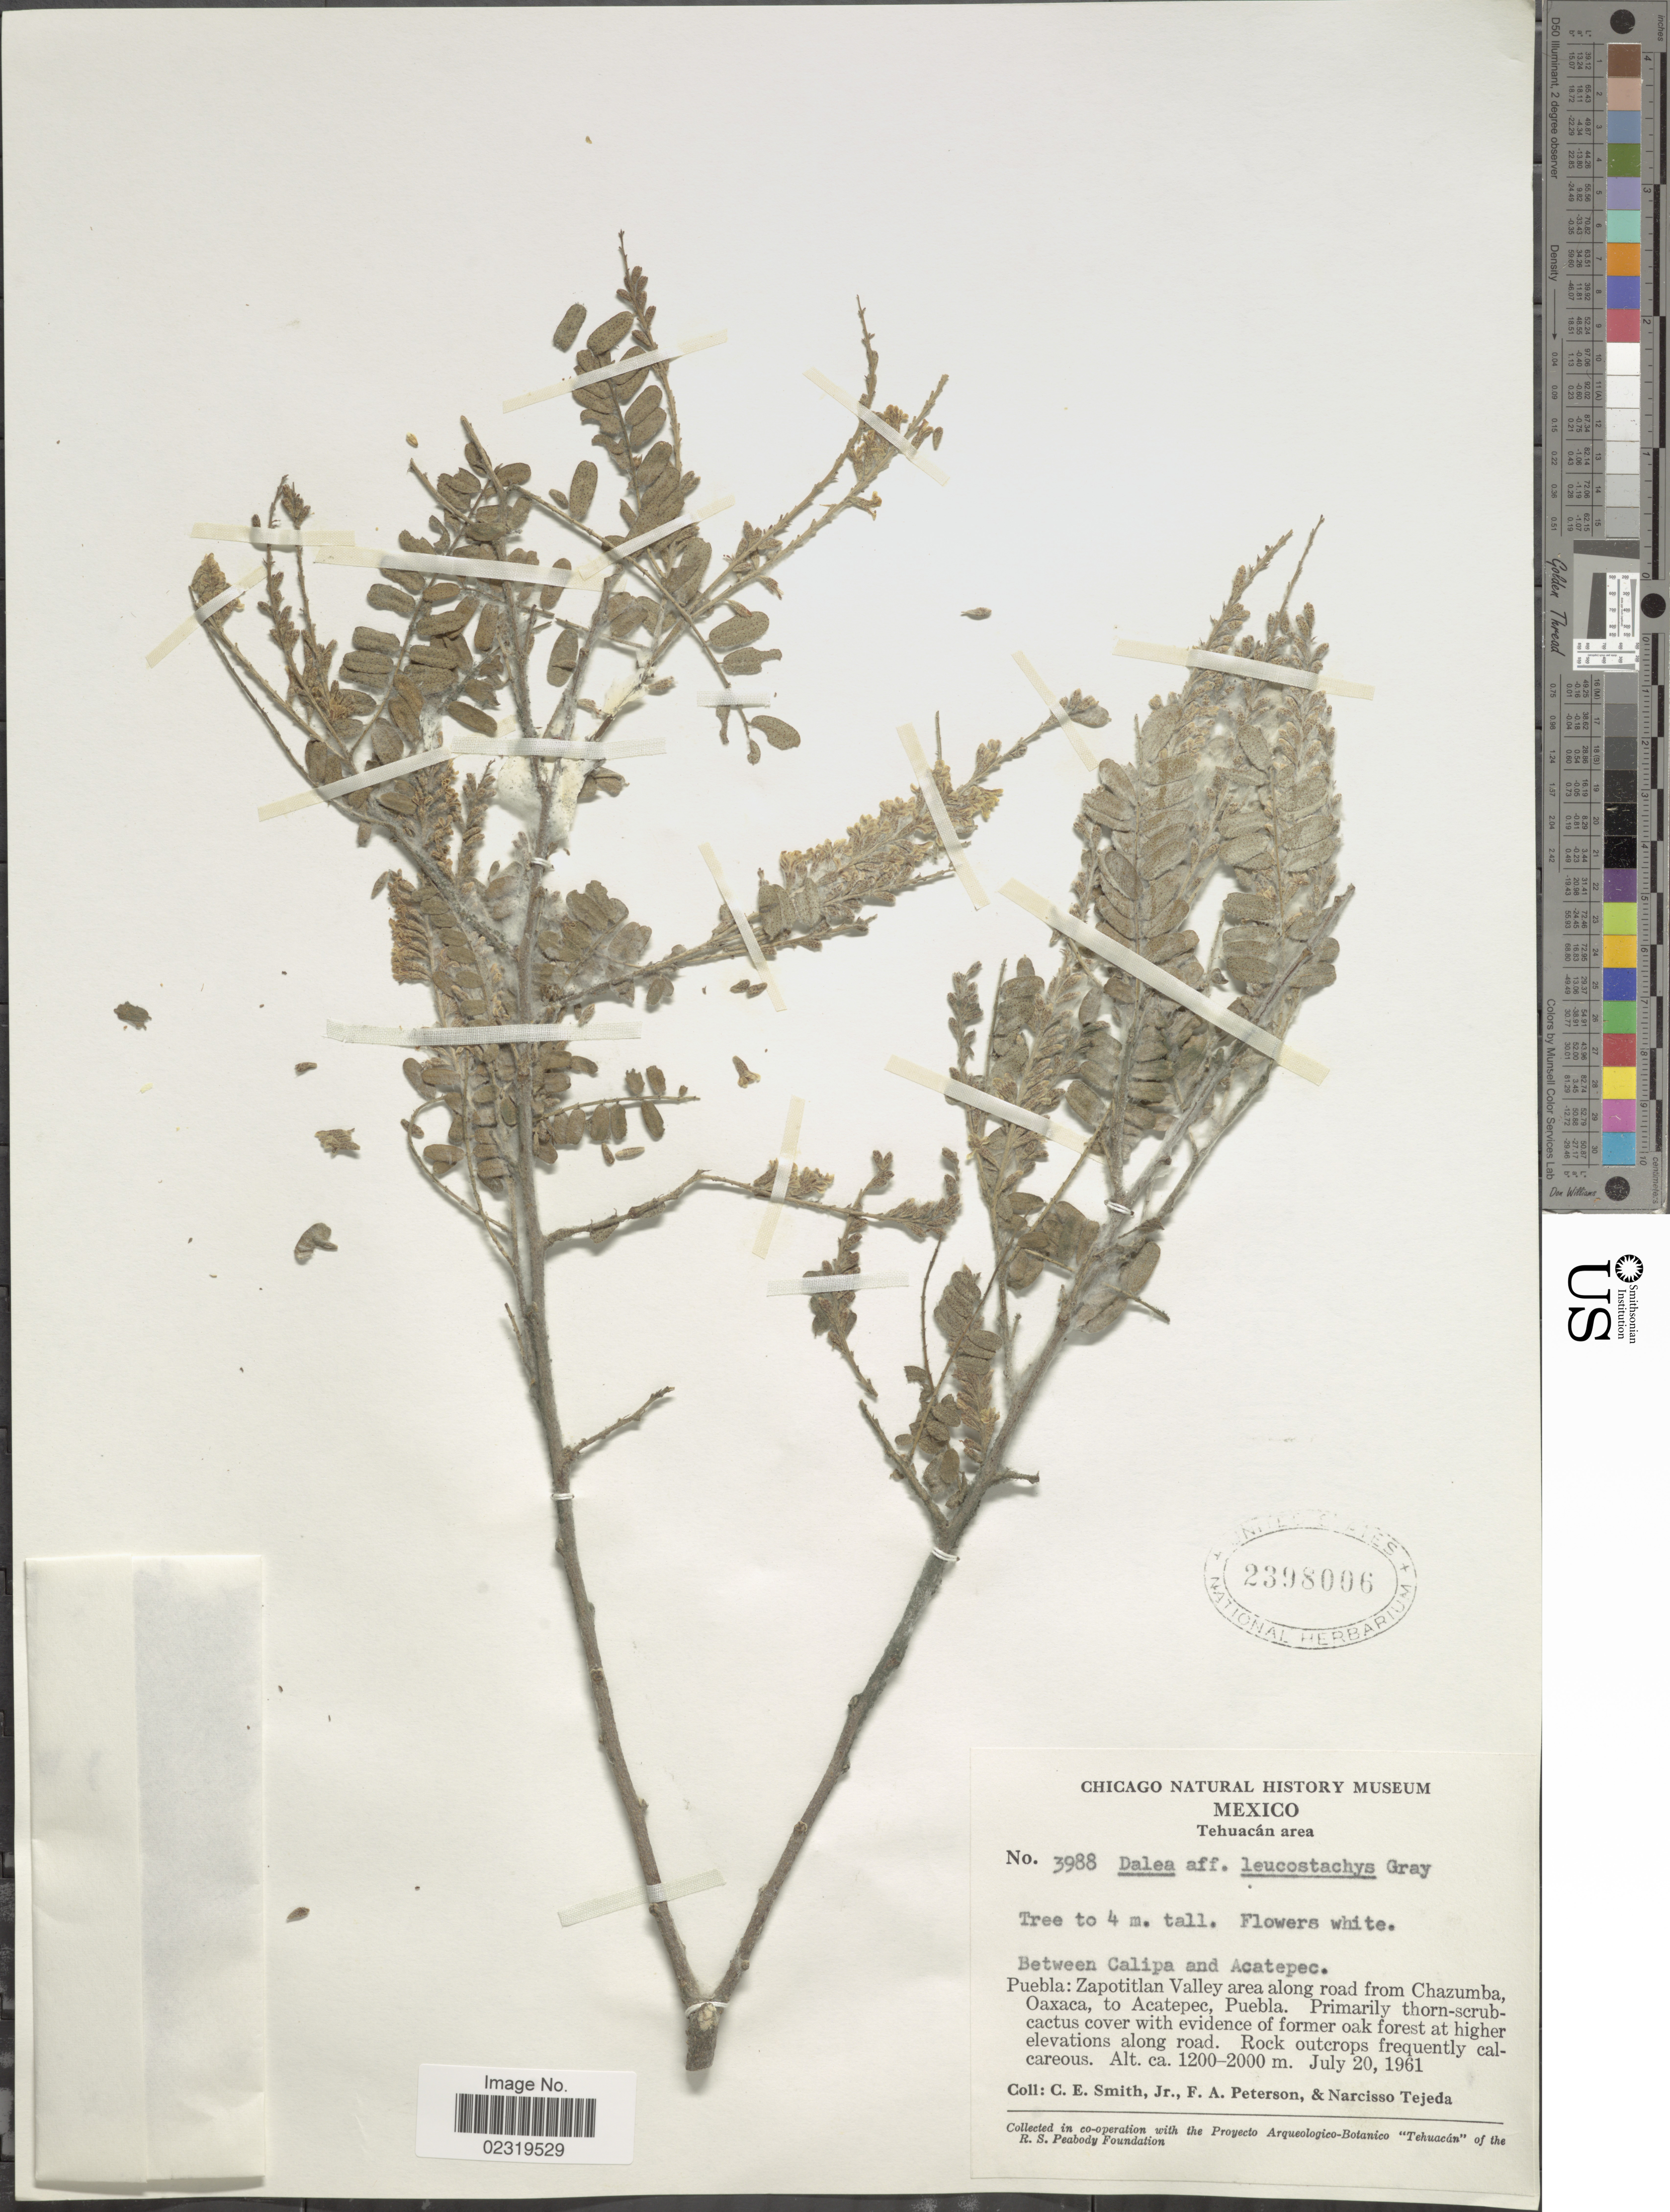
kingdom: Plantae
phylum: Tracheophyta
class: Magnoliopsida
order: Fabales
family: Fabaceae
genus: Dalea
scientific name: Dalea leucostachya var. leucostachya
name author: A. Gray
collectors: C. E. Smith Jr., F. A. Peterson & N. Tejeda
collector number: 3988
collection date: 1961-07-20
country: Mexico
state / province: Puebla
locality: Tehuacán area, Zapotitlan Valley area along road from Chazumba, Oaxaca, to Acatepec, Puebla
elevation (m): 1200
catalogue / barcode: US 2398006